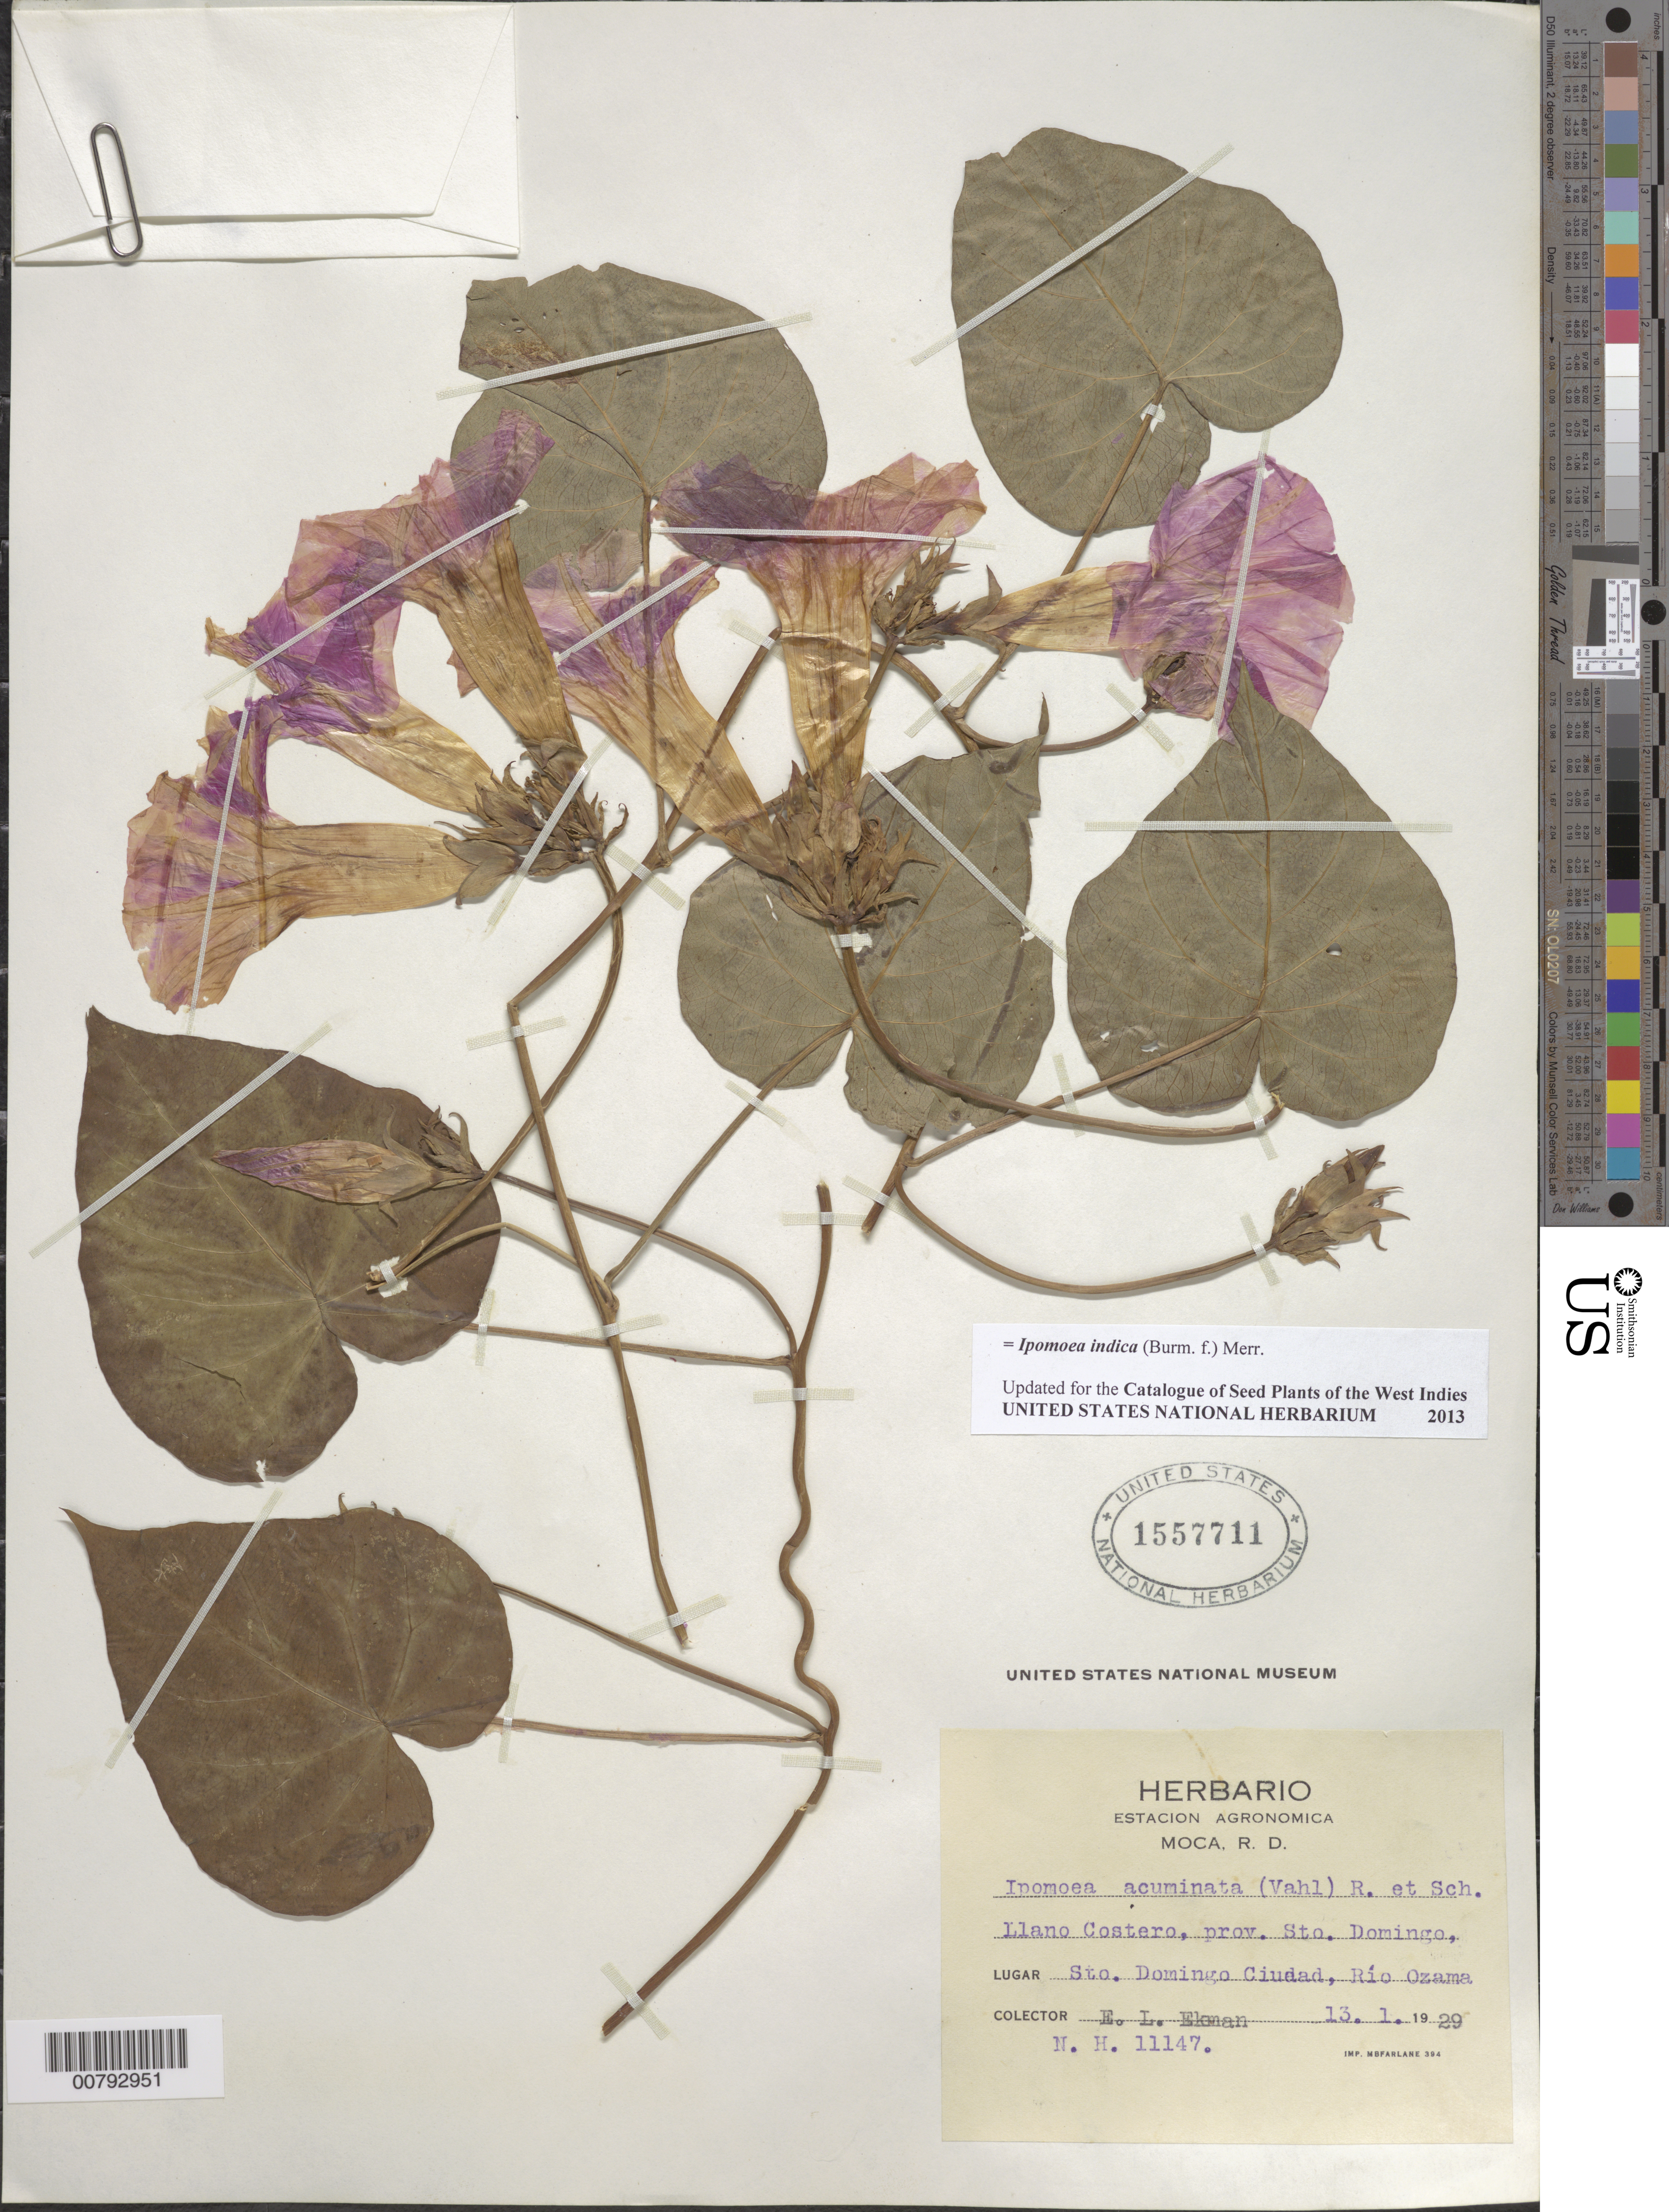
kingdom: Plantae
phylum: Tracheophyta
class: Magnoliopsida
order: Solanales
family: Convolvulaceae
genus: Ipomoea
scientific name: Ipomoea indica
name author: (Burm.) Merr.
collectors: E. L. Ekman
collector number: H 11147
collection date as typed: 13 Jan 1929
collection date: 1929-01-13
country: Dominican Republic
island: Hispaniola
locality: Llano Costero, Province of Santo Domingo, Santo Domingo City, Ozama River.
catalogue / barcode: US 1557711